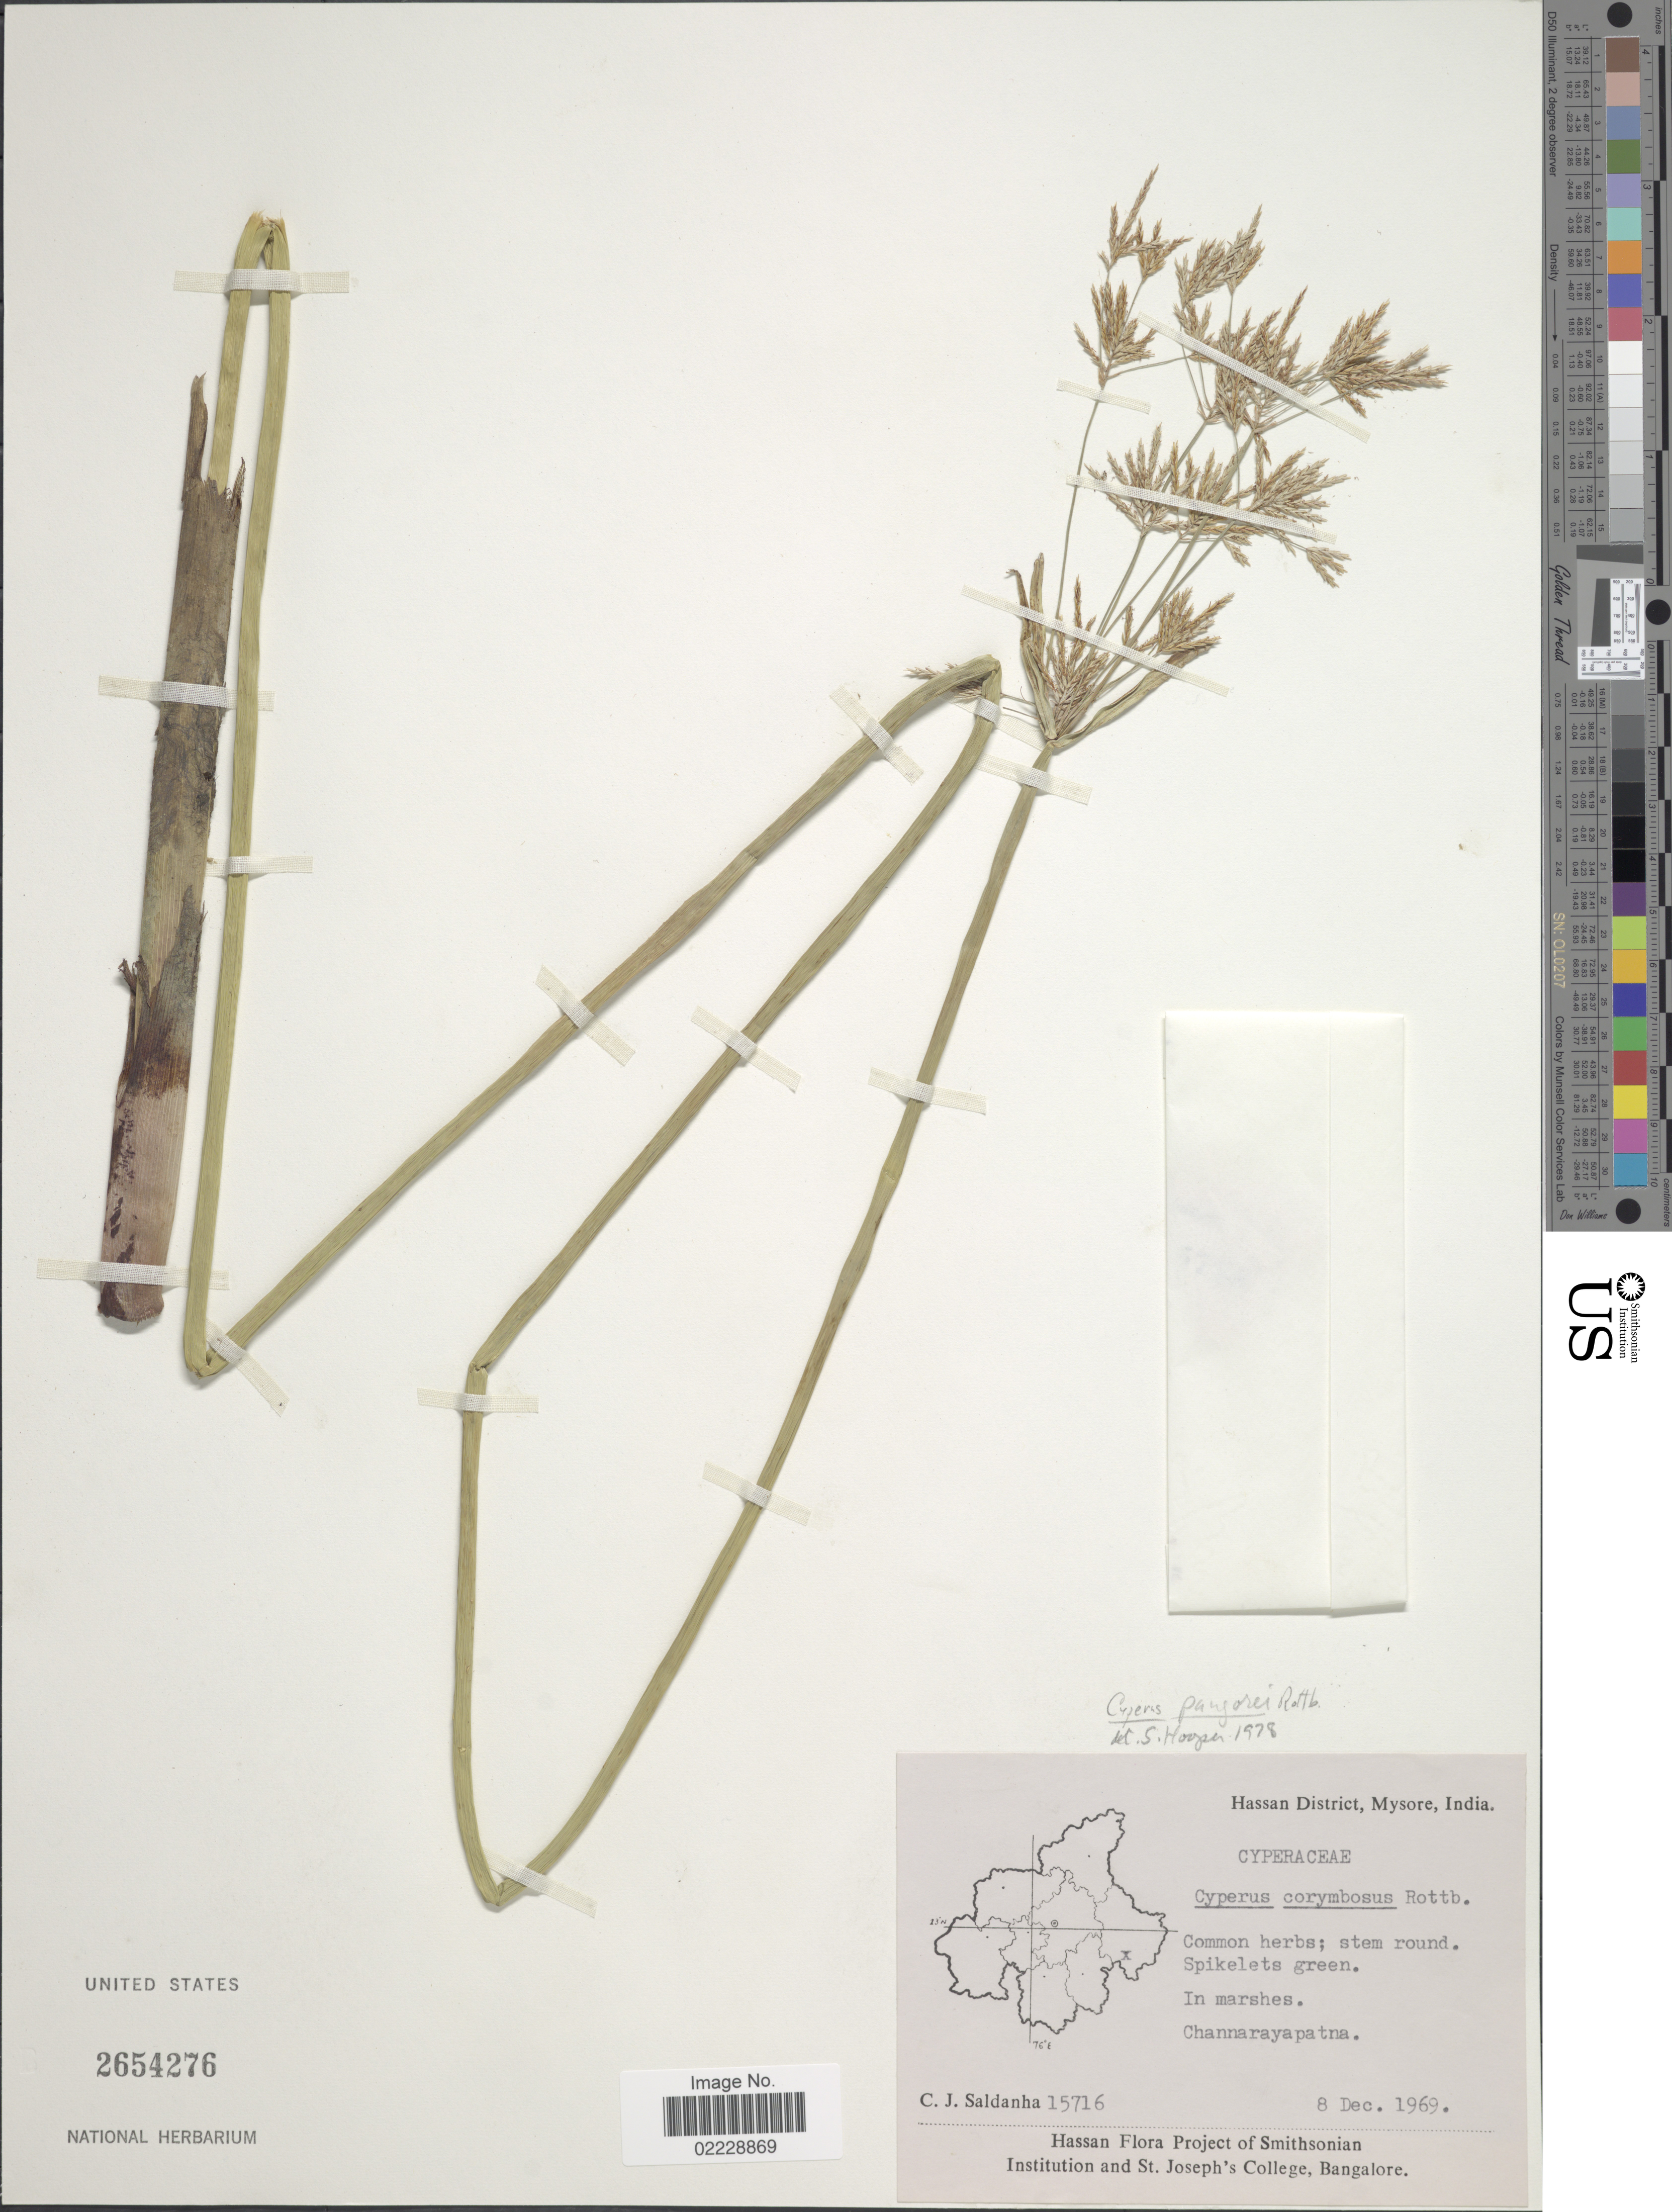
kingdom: Plantae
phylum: Tracheophyta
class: Liliopsida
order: Poales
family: Cyperaceae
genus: Cyperus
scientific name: Cyperus pangorei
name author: Rottb.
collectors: C. J. Saldanha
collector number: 15716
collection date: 1969-12-08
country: India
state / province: Karnataka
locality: Hassan District, Mysore. Channarayapatna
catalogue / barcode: US 2654276